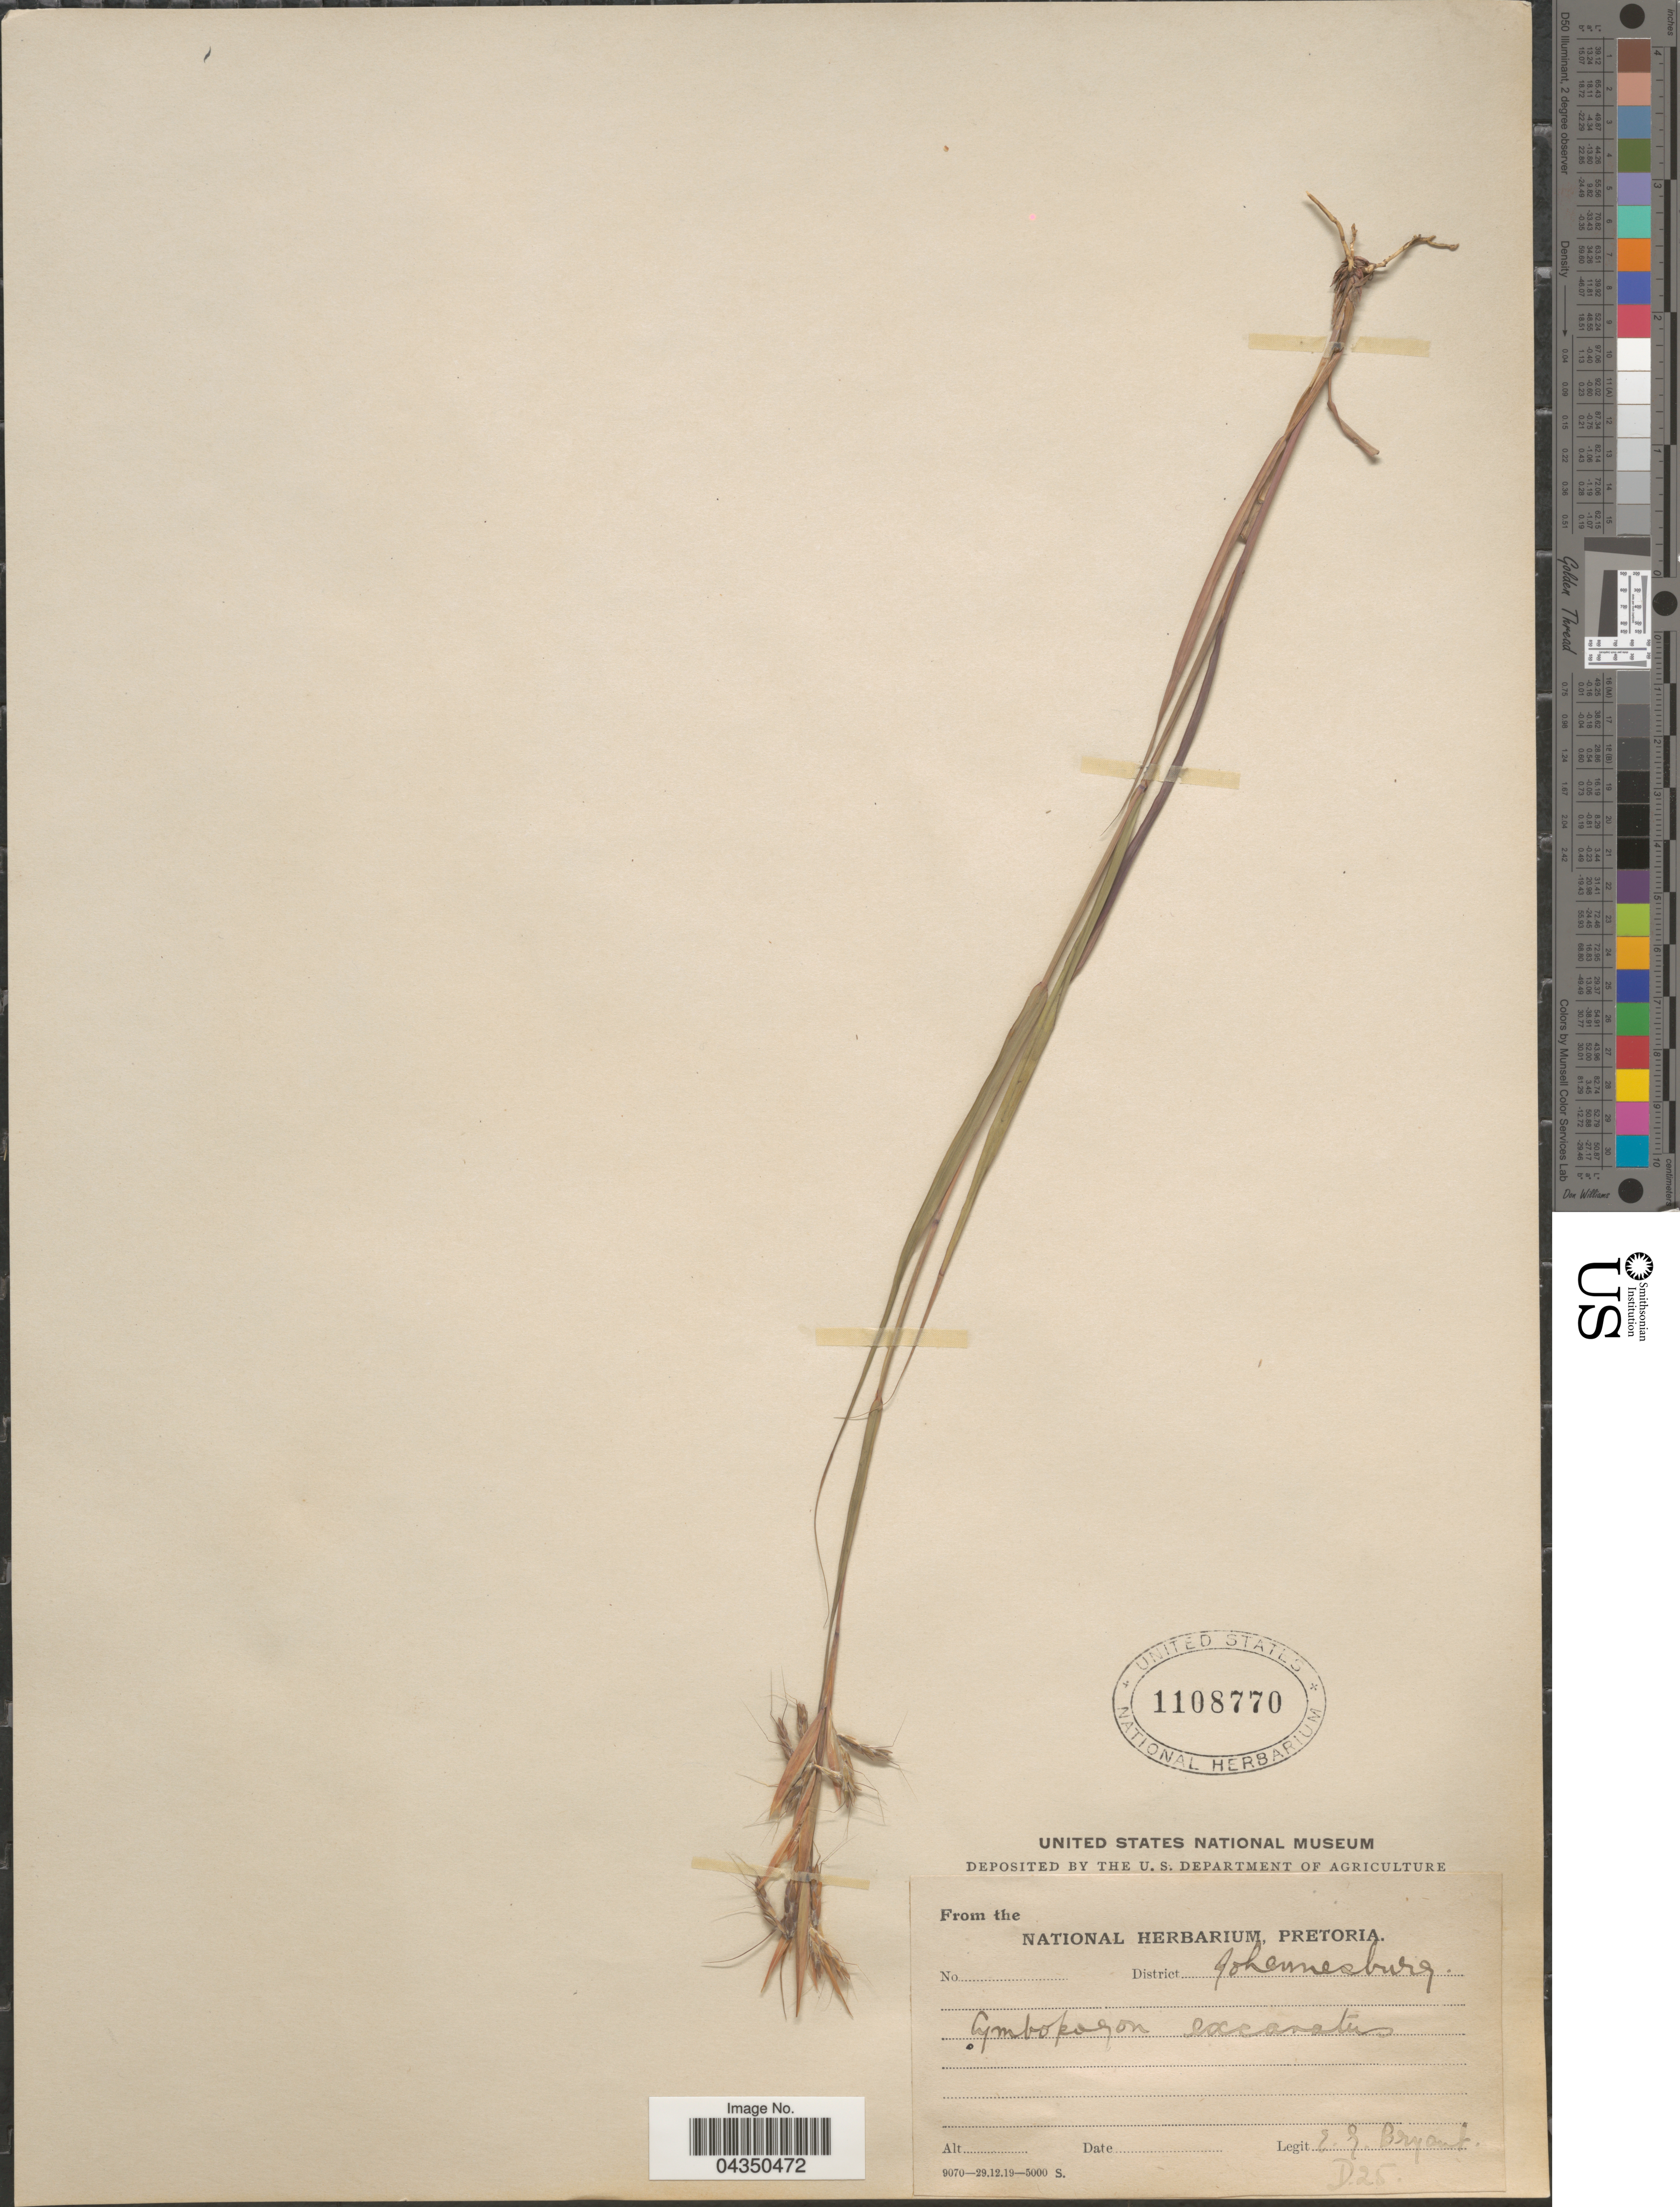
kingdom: Plantae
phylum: Tracheophyta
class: Liliopsida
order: Poales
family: Poaceae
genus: Cymbopogon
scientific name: Cymbopogon caesius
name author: (Nees ex Hook. & Arn.) Stapf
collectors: E. Bryant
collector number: D25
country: South Africa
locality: District Johannesburg.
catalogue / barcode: US 1108770